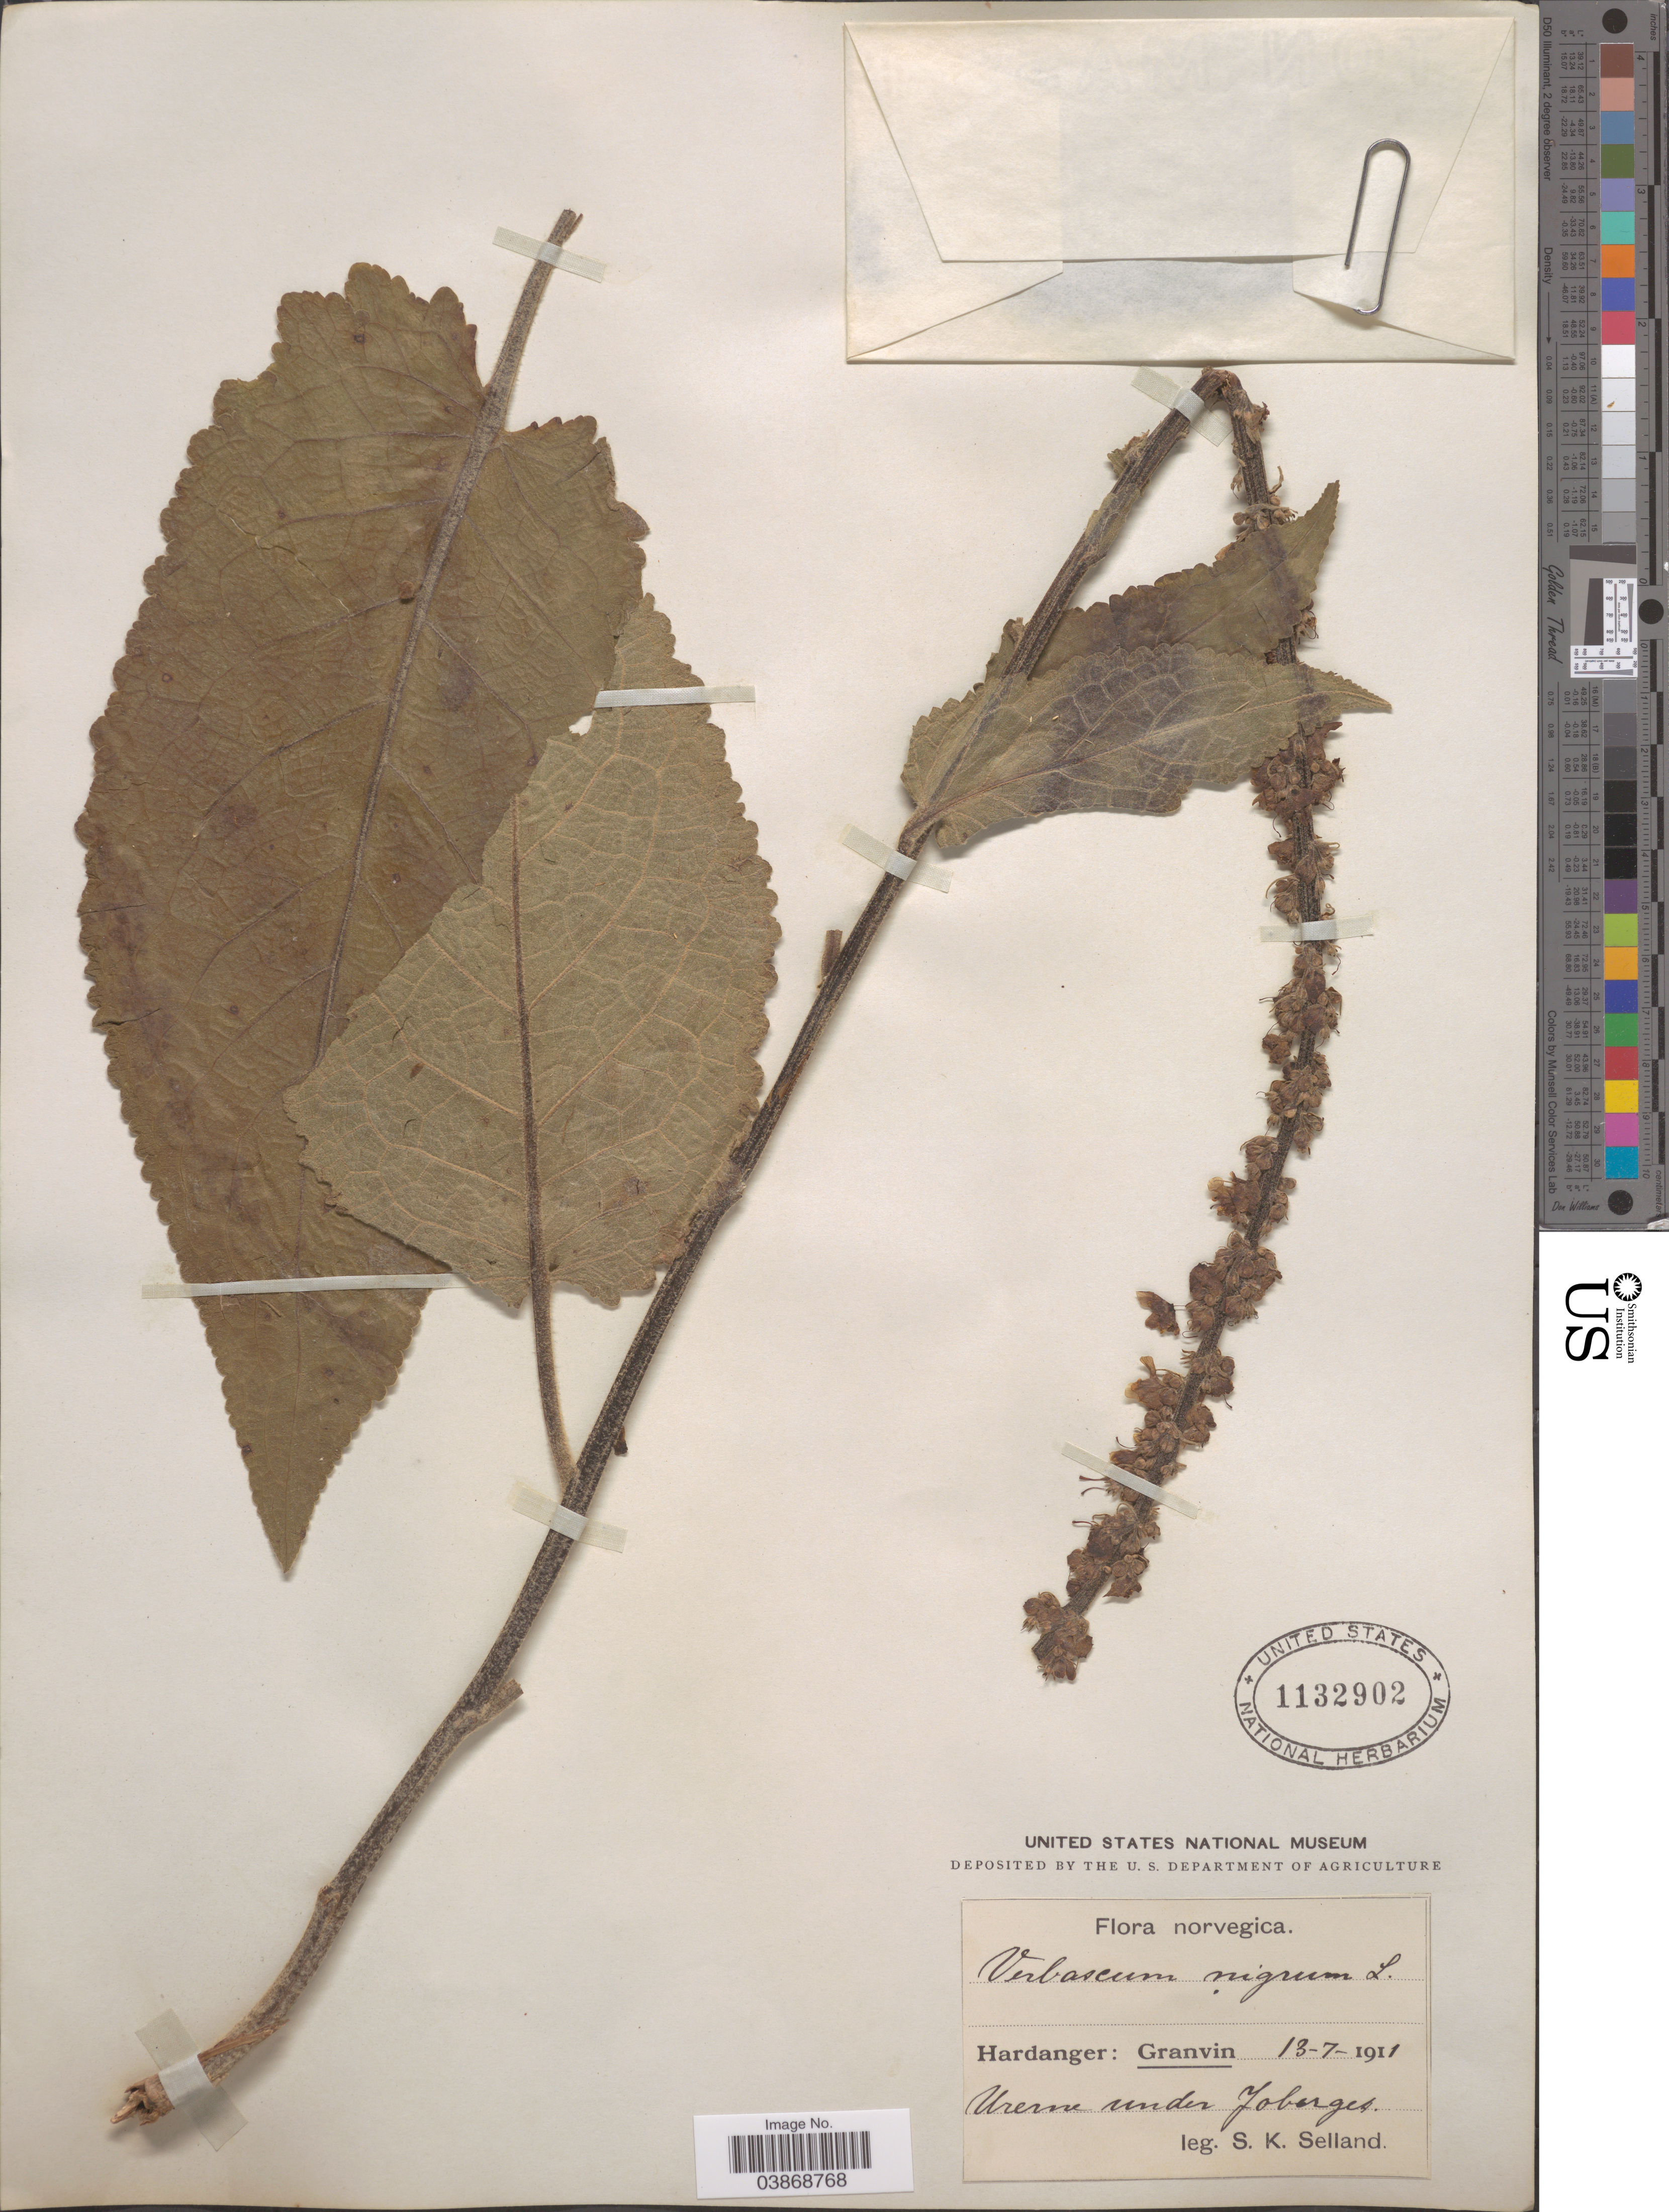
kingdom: Plantae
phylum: Tracheophyta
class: Magnoliopsida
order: Lamiales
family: Scrophulariaceae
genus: Verbascum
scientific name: Verbascum nigrum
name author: L.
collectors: S. Selland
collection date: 1911-07-13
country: Norway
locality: Hardanger: Granvin.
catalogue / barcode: US 1132902